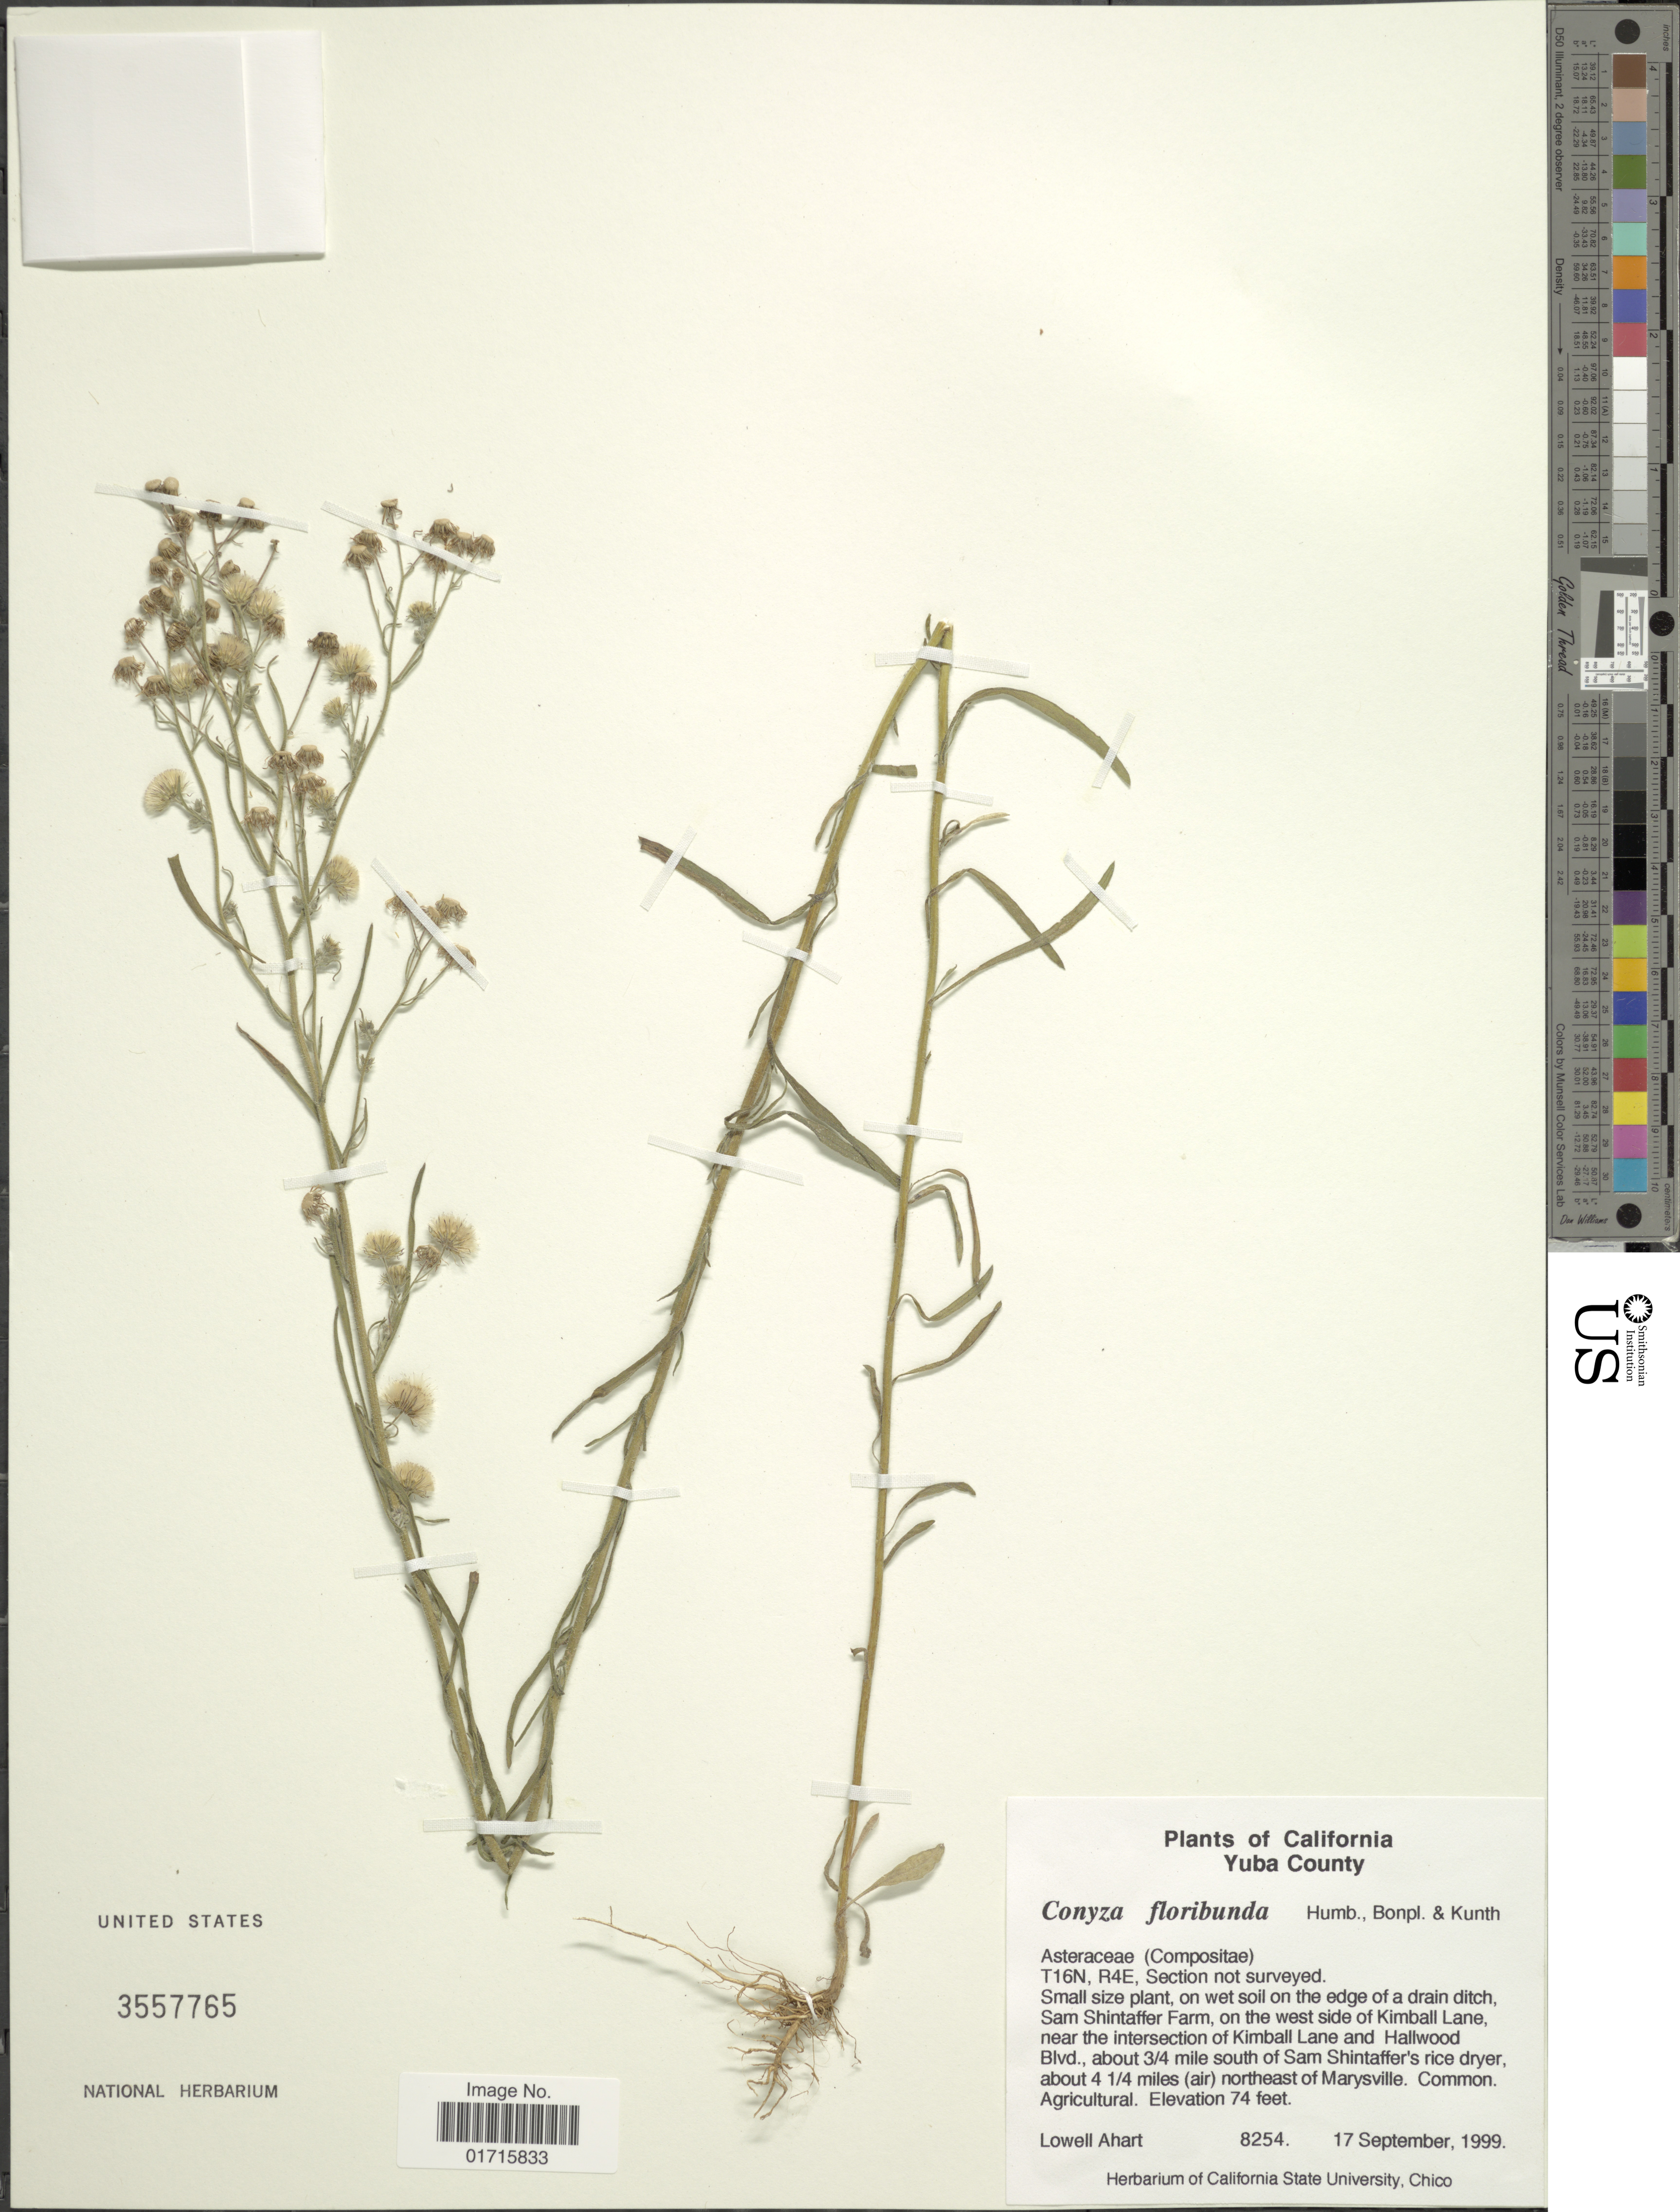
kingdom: Plantae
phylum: Tracheophyta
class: Magnoliopsida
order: Asterales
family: Asteraceae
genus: Conyza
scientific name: Conyza bonariensis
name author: (L.) Cronq.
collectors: L. Ahart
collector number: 8254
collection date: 1999-09-17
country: United States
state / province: California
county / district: Yuba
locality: Yuba County. T16N, R4E, Section not surveyed. Sam Shintaffer Farm, on the west side of Kiball Lane, near the intersection of Kinmall Lane and Hallwood blvd., about 3/4 mile south of Sam Shintaffer's rice dryer about 4 1/4 miles (eair) northeast of Marysville.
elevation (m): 23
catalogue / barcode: US 3557765